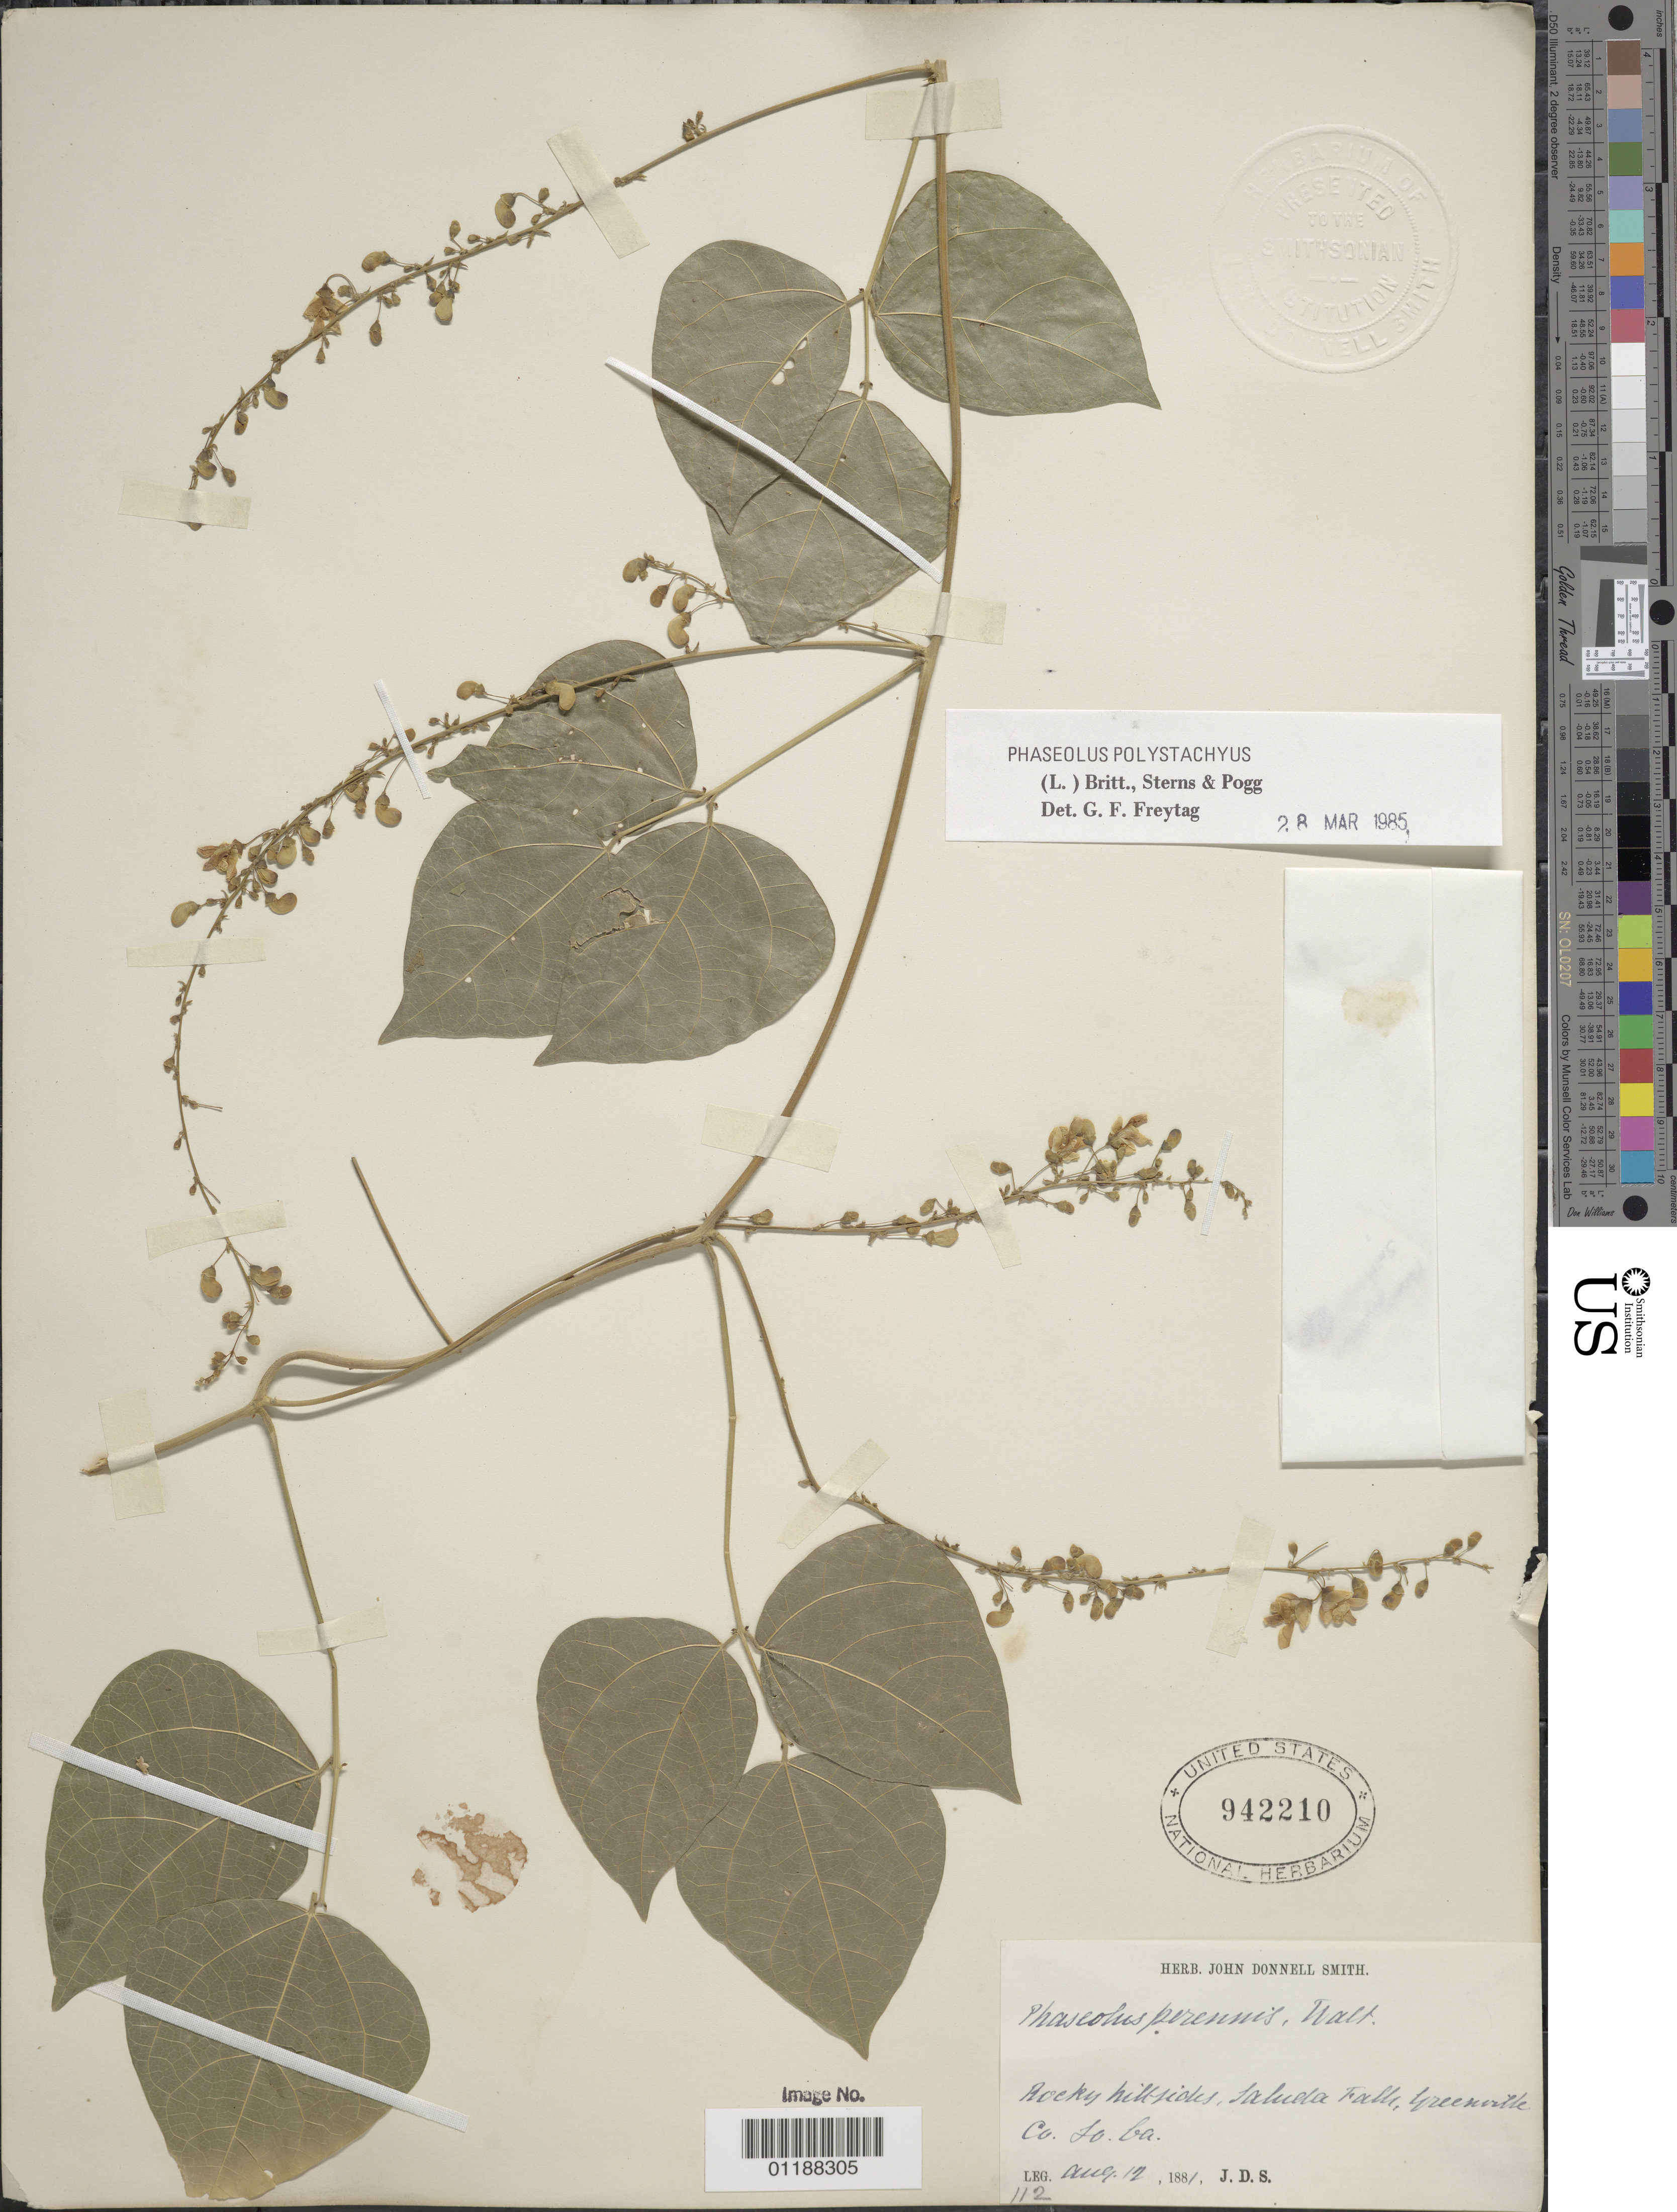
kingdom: Plantae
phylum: Tracheophyta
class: Magnoliopsida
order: Fabales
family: Fabaceae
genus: Phaseolus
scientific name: Phaseolus polystachios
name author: (L.) Britton, Stearns & Poggenb.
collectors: J. Donnell Smith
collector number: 112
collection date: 1881-08-12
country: United States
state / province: Georgia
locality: Rocky hillsides, Saluda Falls, Greenville Co. So. Ga.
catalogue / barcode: US 942210